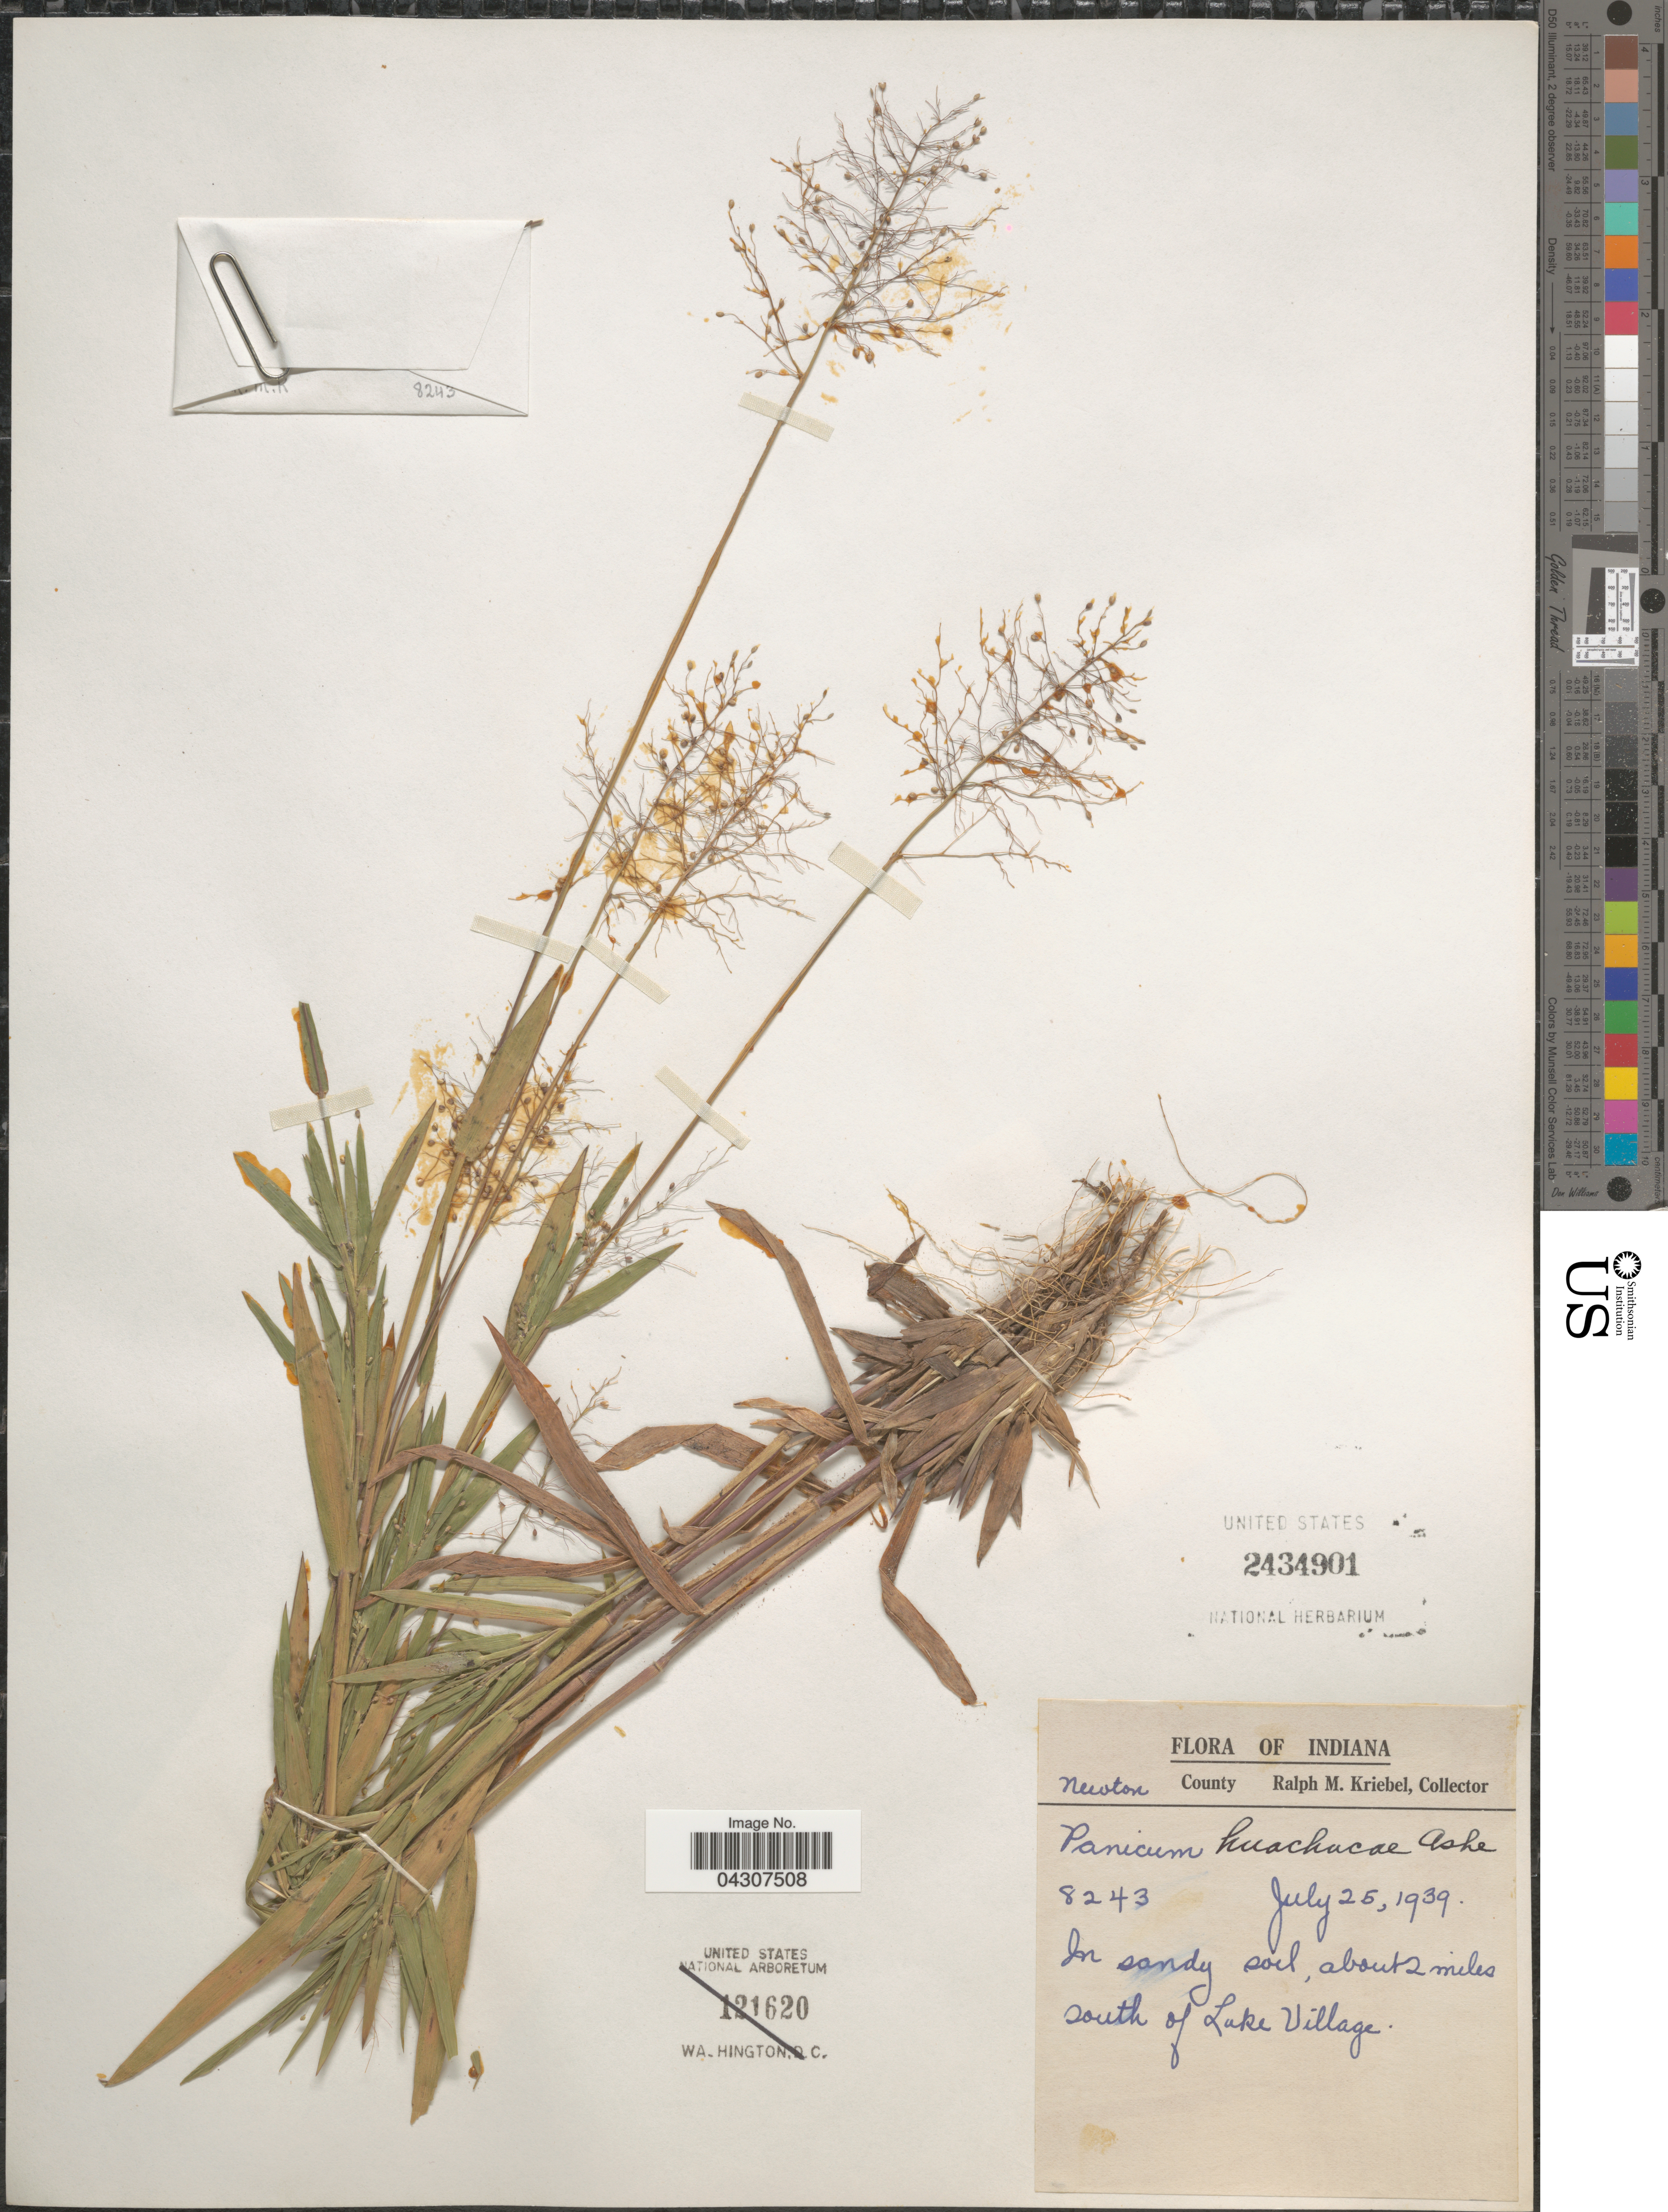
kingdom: Plantae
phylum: Tracheophyta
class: Liliopsida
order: Poales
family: Poaceae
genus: Dichanthelium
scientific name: Dichanthelium acuminatum var. acuminatum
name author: (Sw.) Gould & C.A. Clark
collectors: R. M. Kriebel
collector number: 8243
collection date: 1939-07-25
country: United States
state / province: Indiana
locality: Newton County. In sandy soil, about 2 miles south of Lake Village.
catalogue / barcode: US 2434901